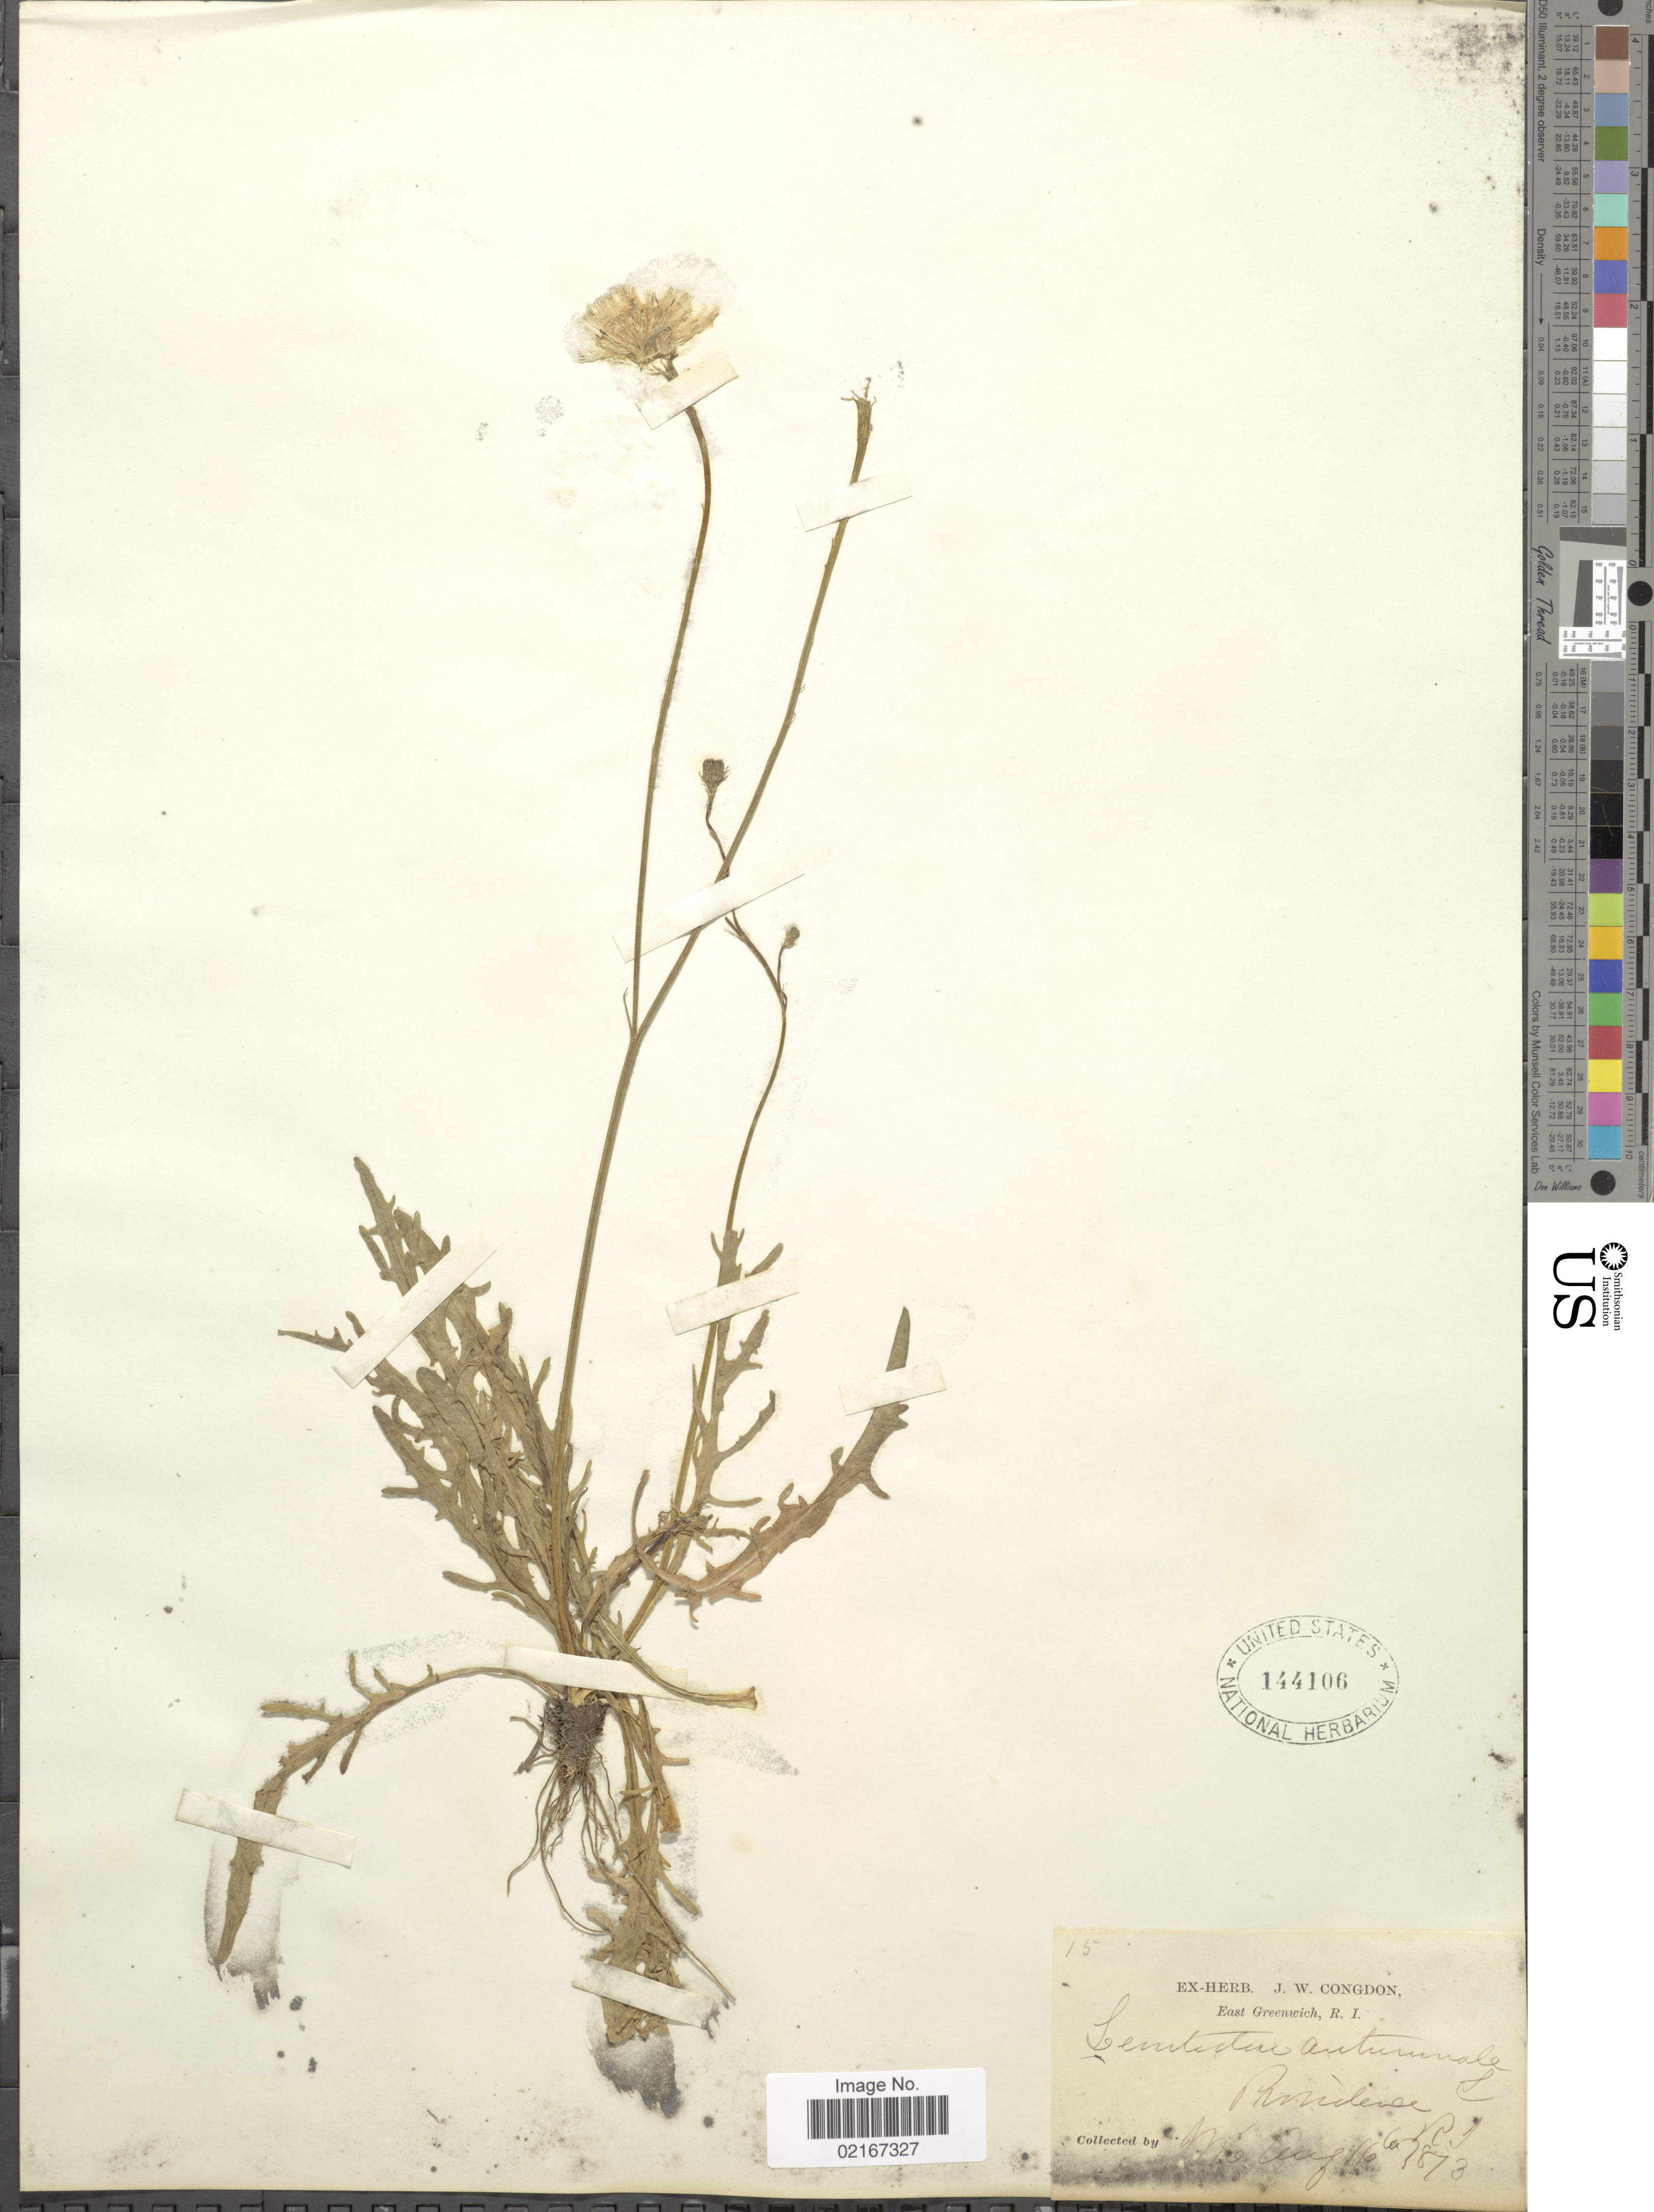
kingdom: Plantae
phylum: Tracheophyta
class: Magnoliopsida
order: Asterales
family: Asteraceae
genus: Scorzoneroides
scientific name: Scorzoneroides autumnalis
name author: (L.) Moench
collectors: J. W. Congdon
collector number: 15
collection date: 1873-08-16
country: United States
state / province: Rhode Island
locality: Providence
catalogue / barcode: US 144106